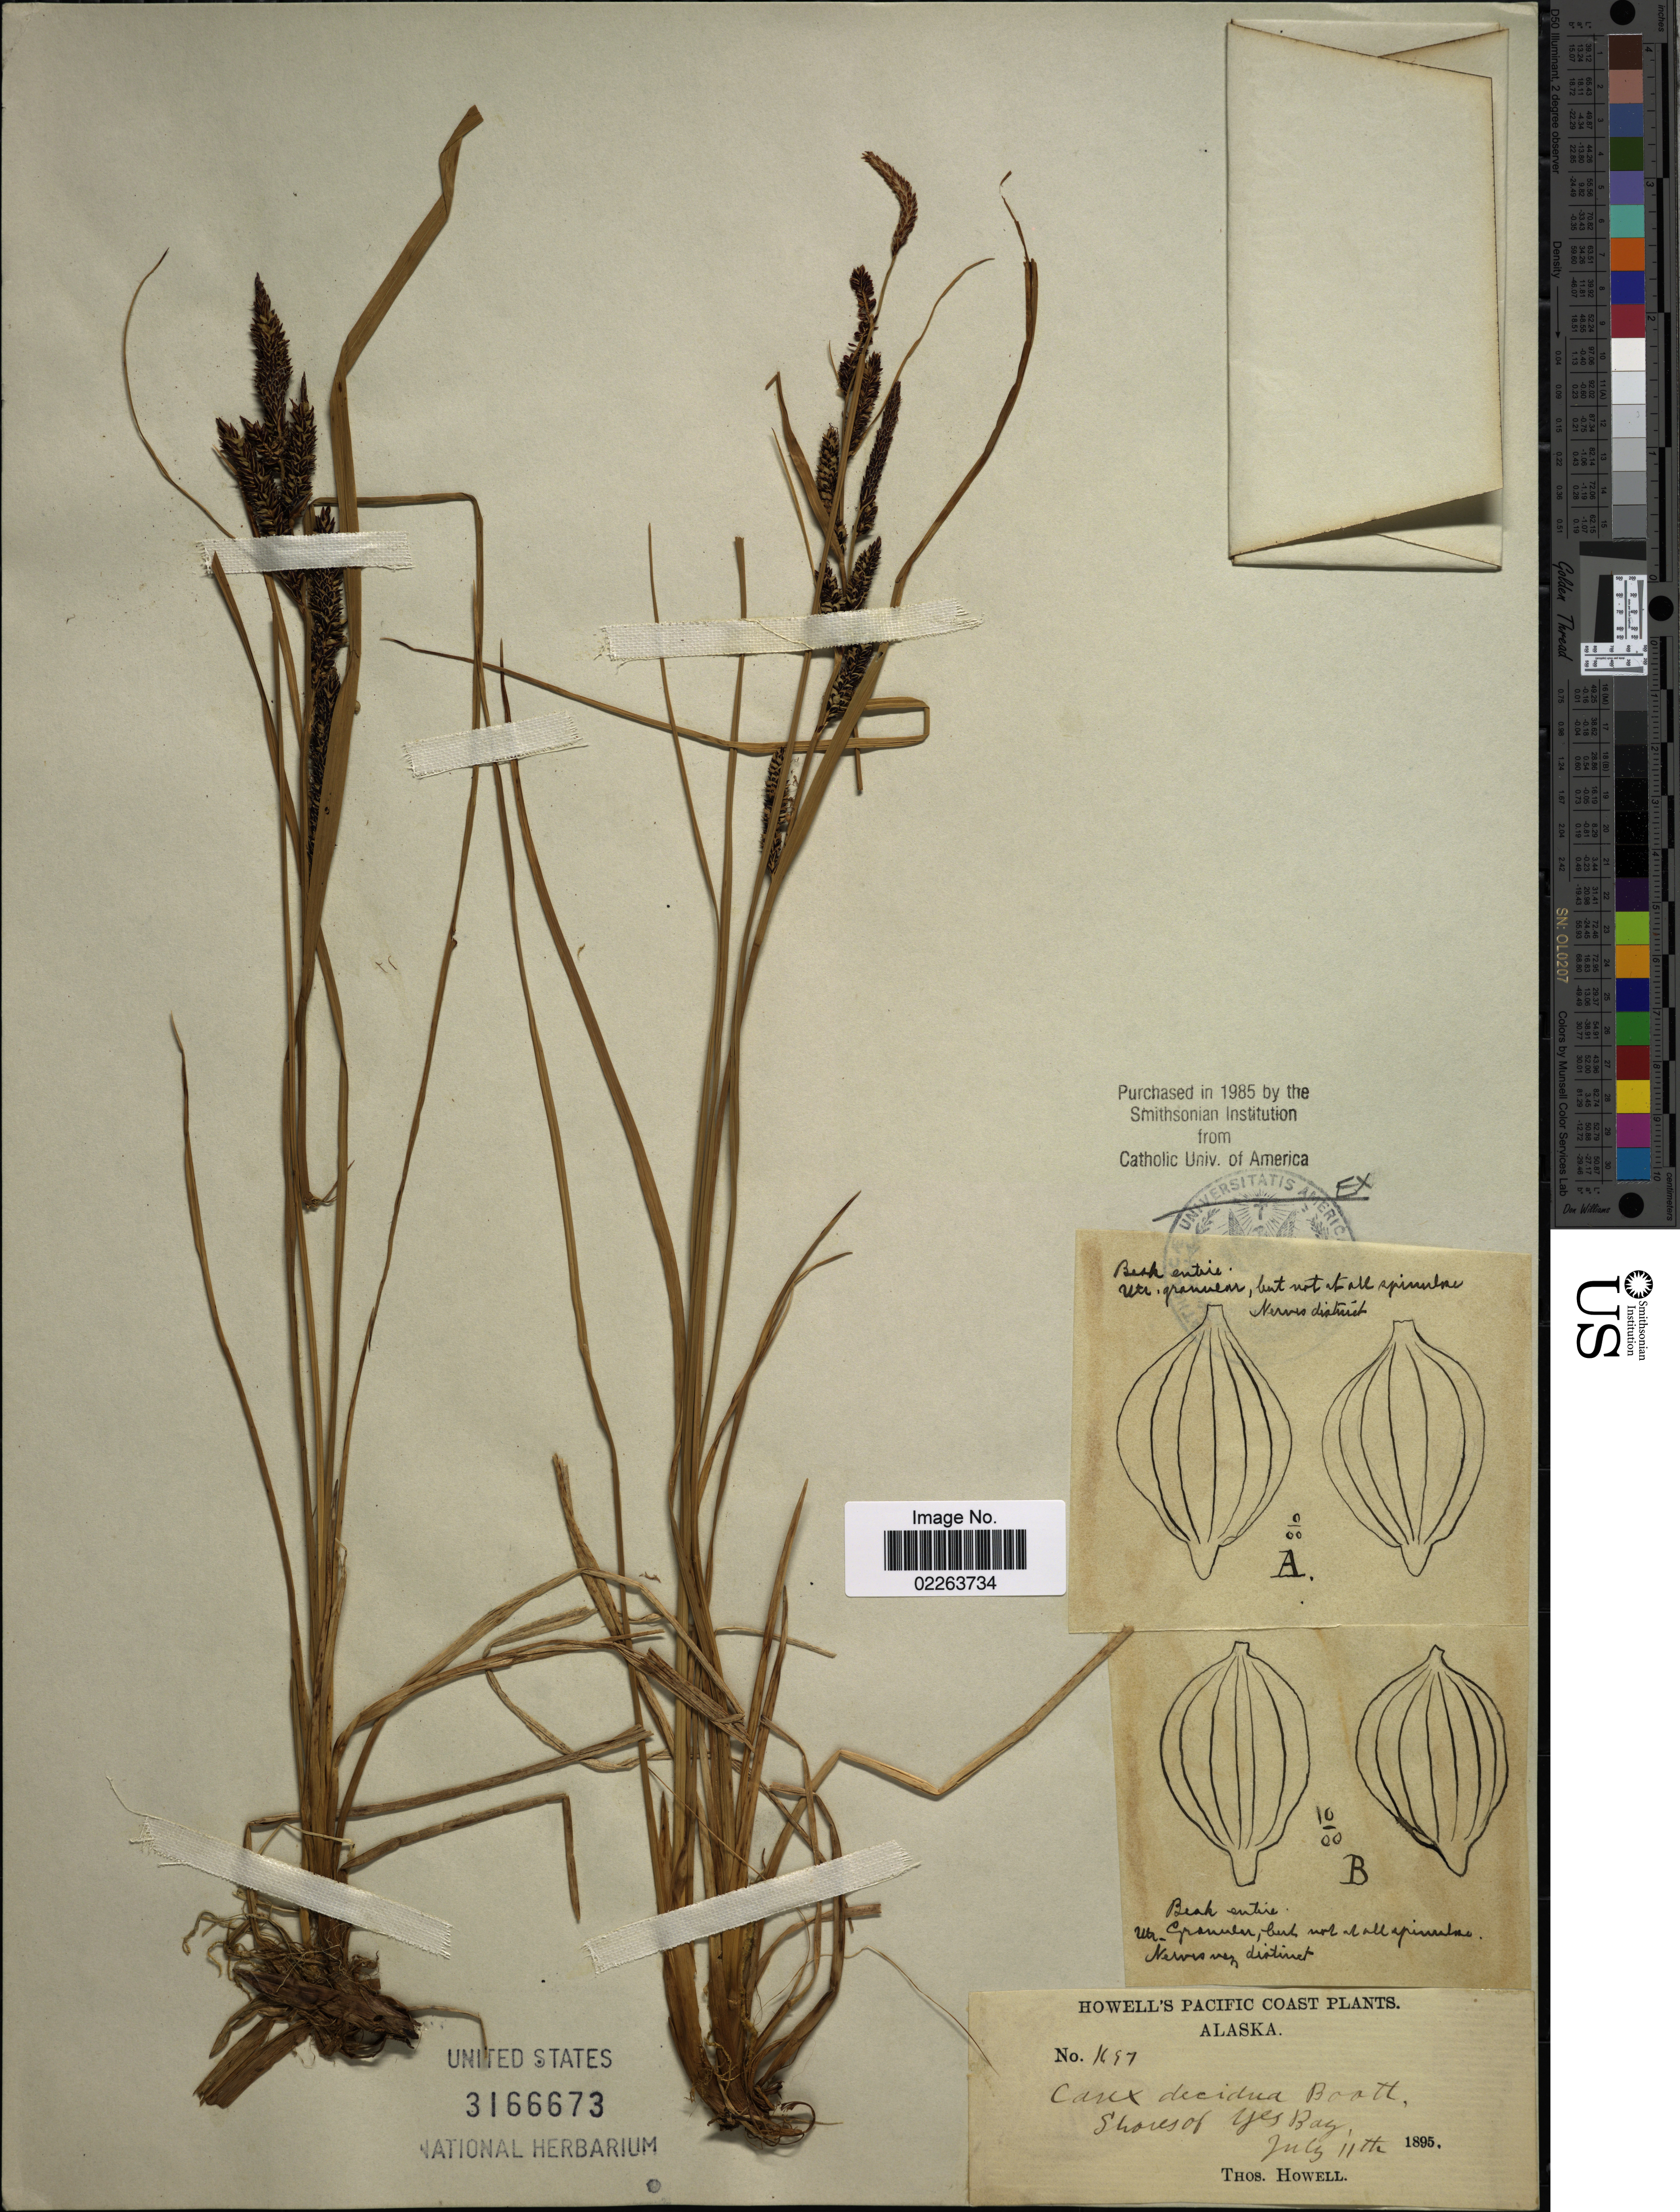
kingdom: Plantae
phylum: Tracheophyta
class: Liliopsida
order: Poales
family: Cyperaceae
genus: Carex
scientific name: Carex decidua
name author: Boott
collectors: T. Howell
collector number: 1637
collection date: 1895-07-11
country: United States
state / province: Alaska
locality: Shores of Yes Bay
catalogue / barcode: US 3166673